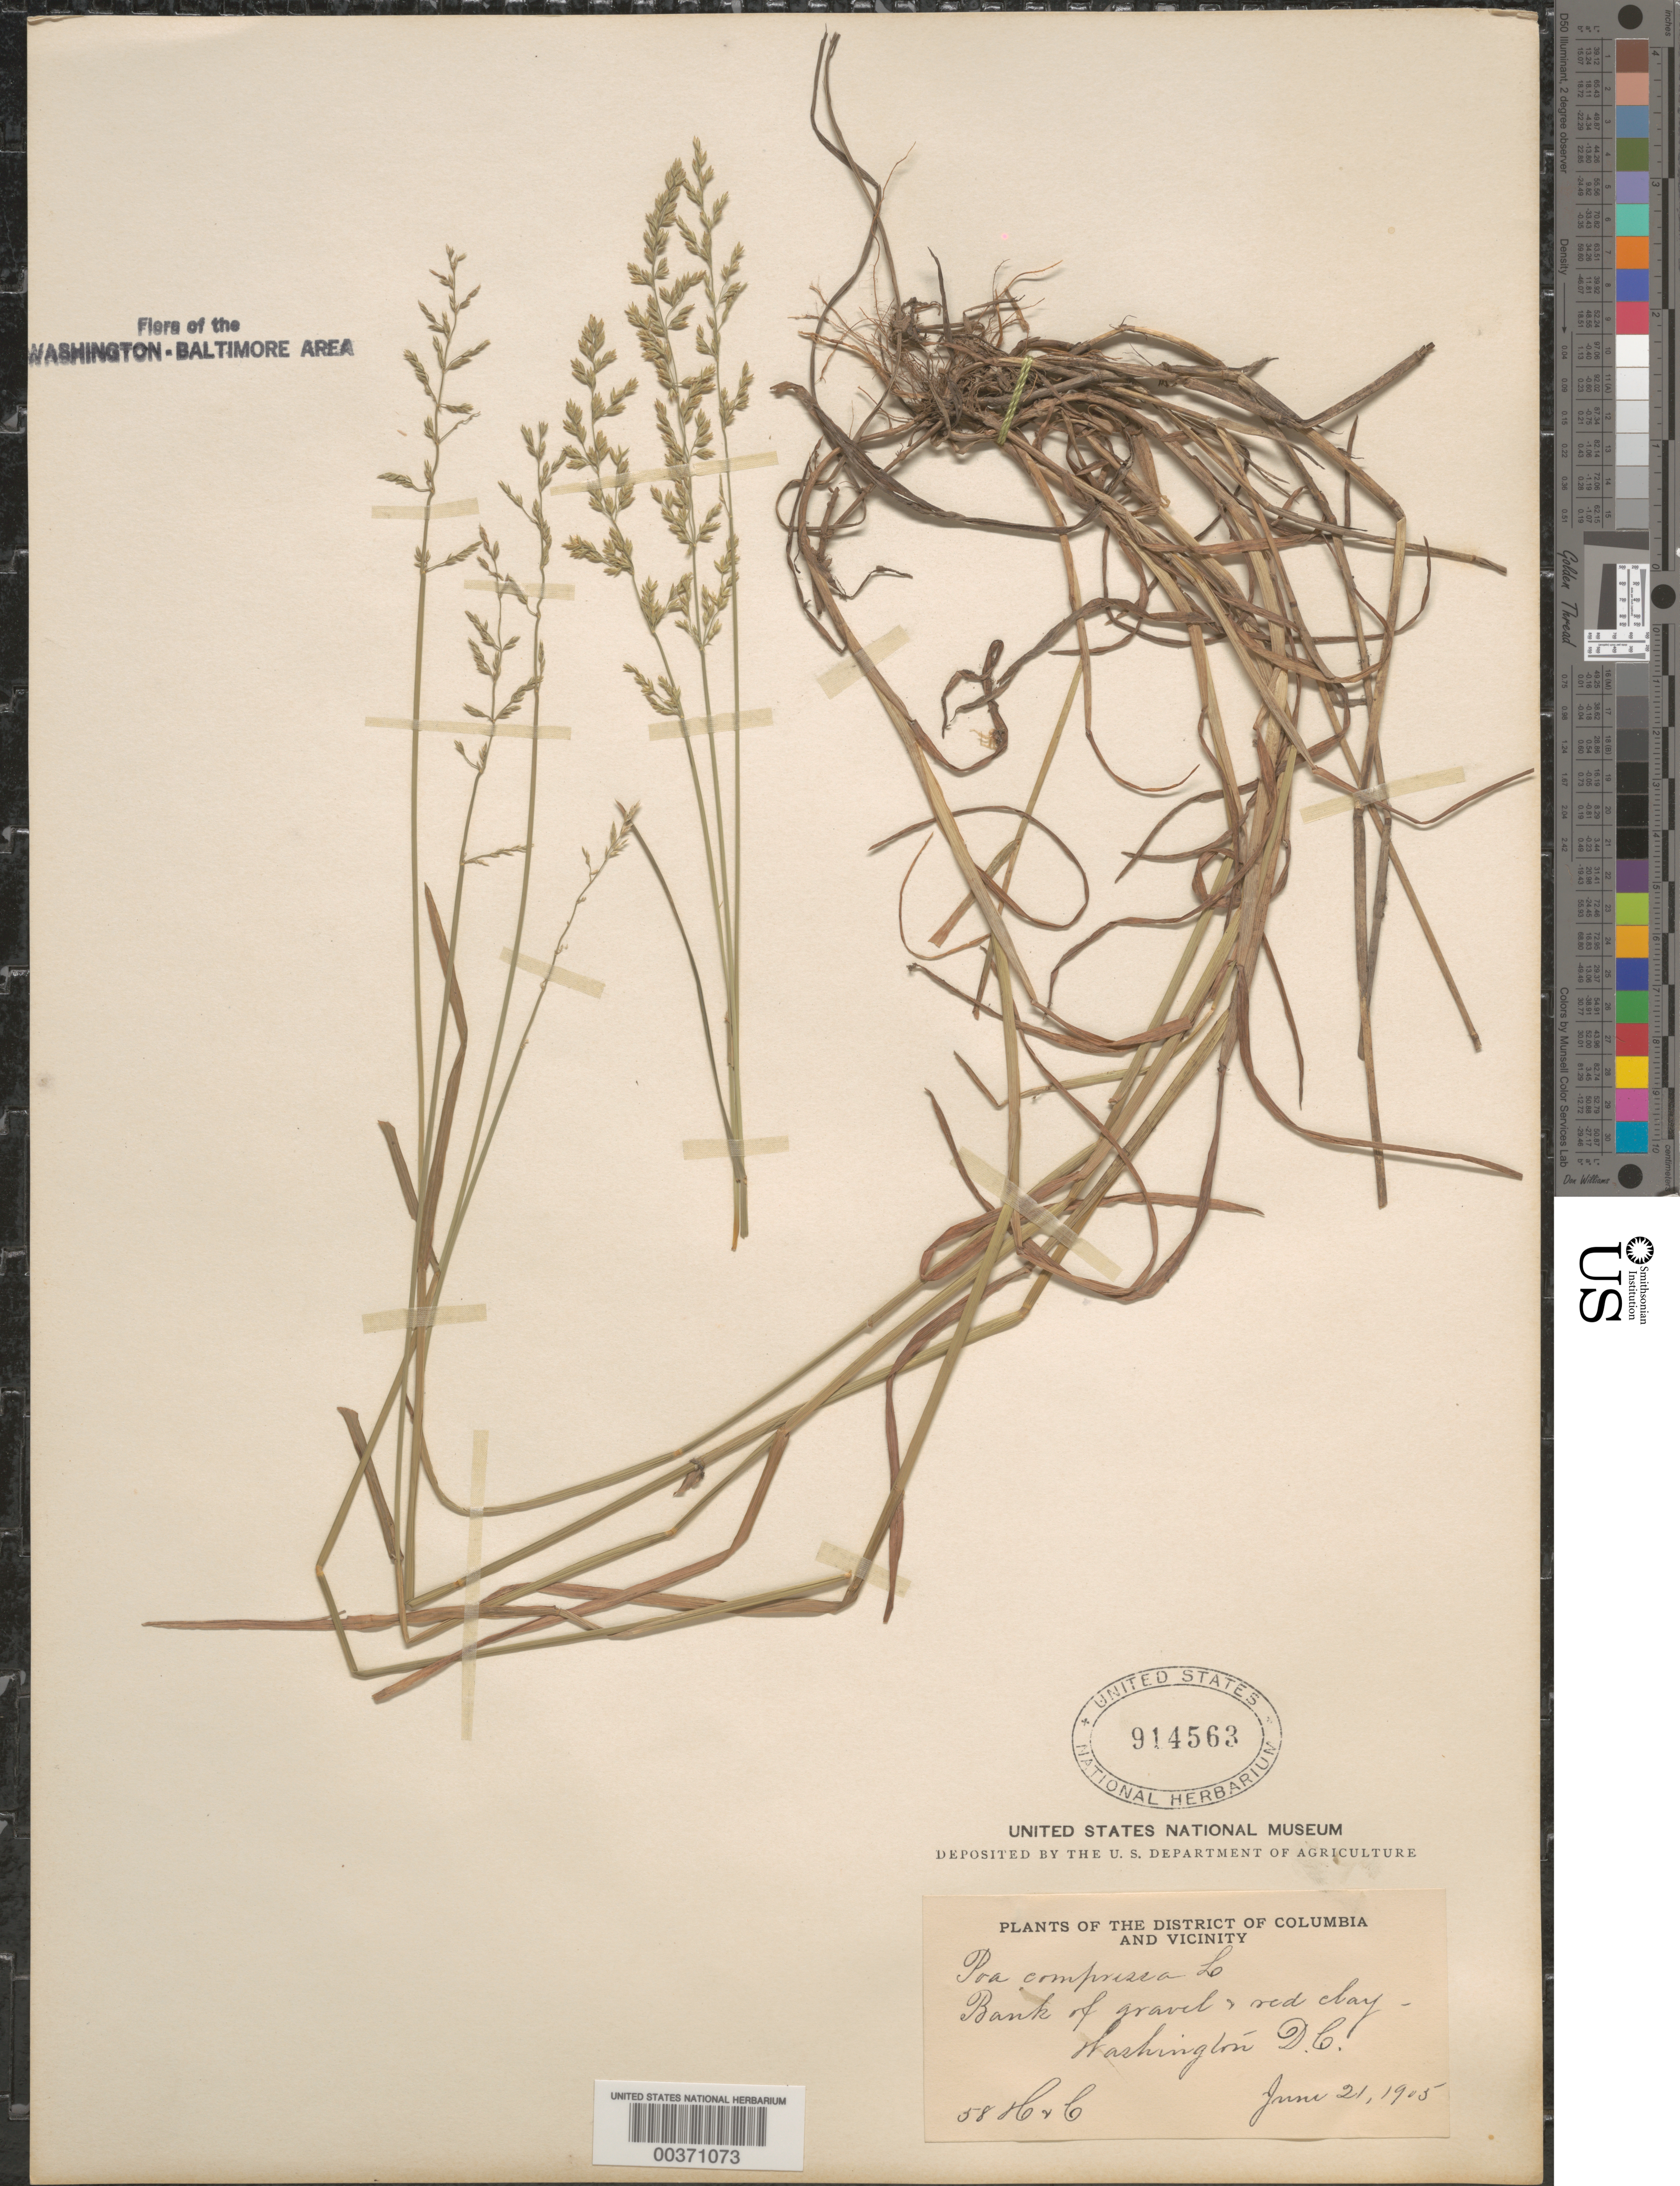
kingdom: Plantae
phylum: Tracheophyta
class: Liliopsida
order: Poales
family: Poaceae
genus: Poa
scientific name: Poa compressa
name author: L.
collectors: A. S. Hitchcock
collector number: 58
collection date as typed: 21 Jun 1905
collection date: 1905-06-21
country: United States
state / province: District of Columbia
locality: Washington DC area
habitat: Bank of gravel, red clay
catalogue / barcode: US 914563